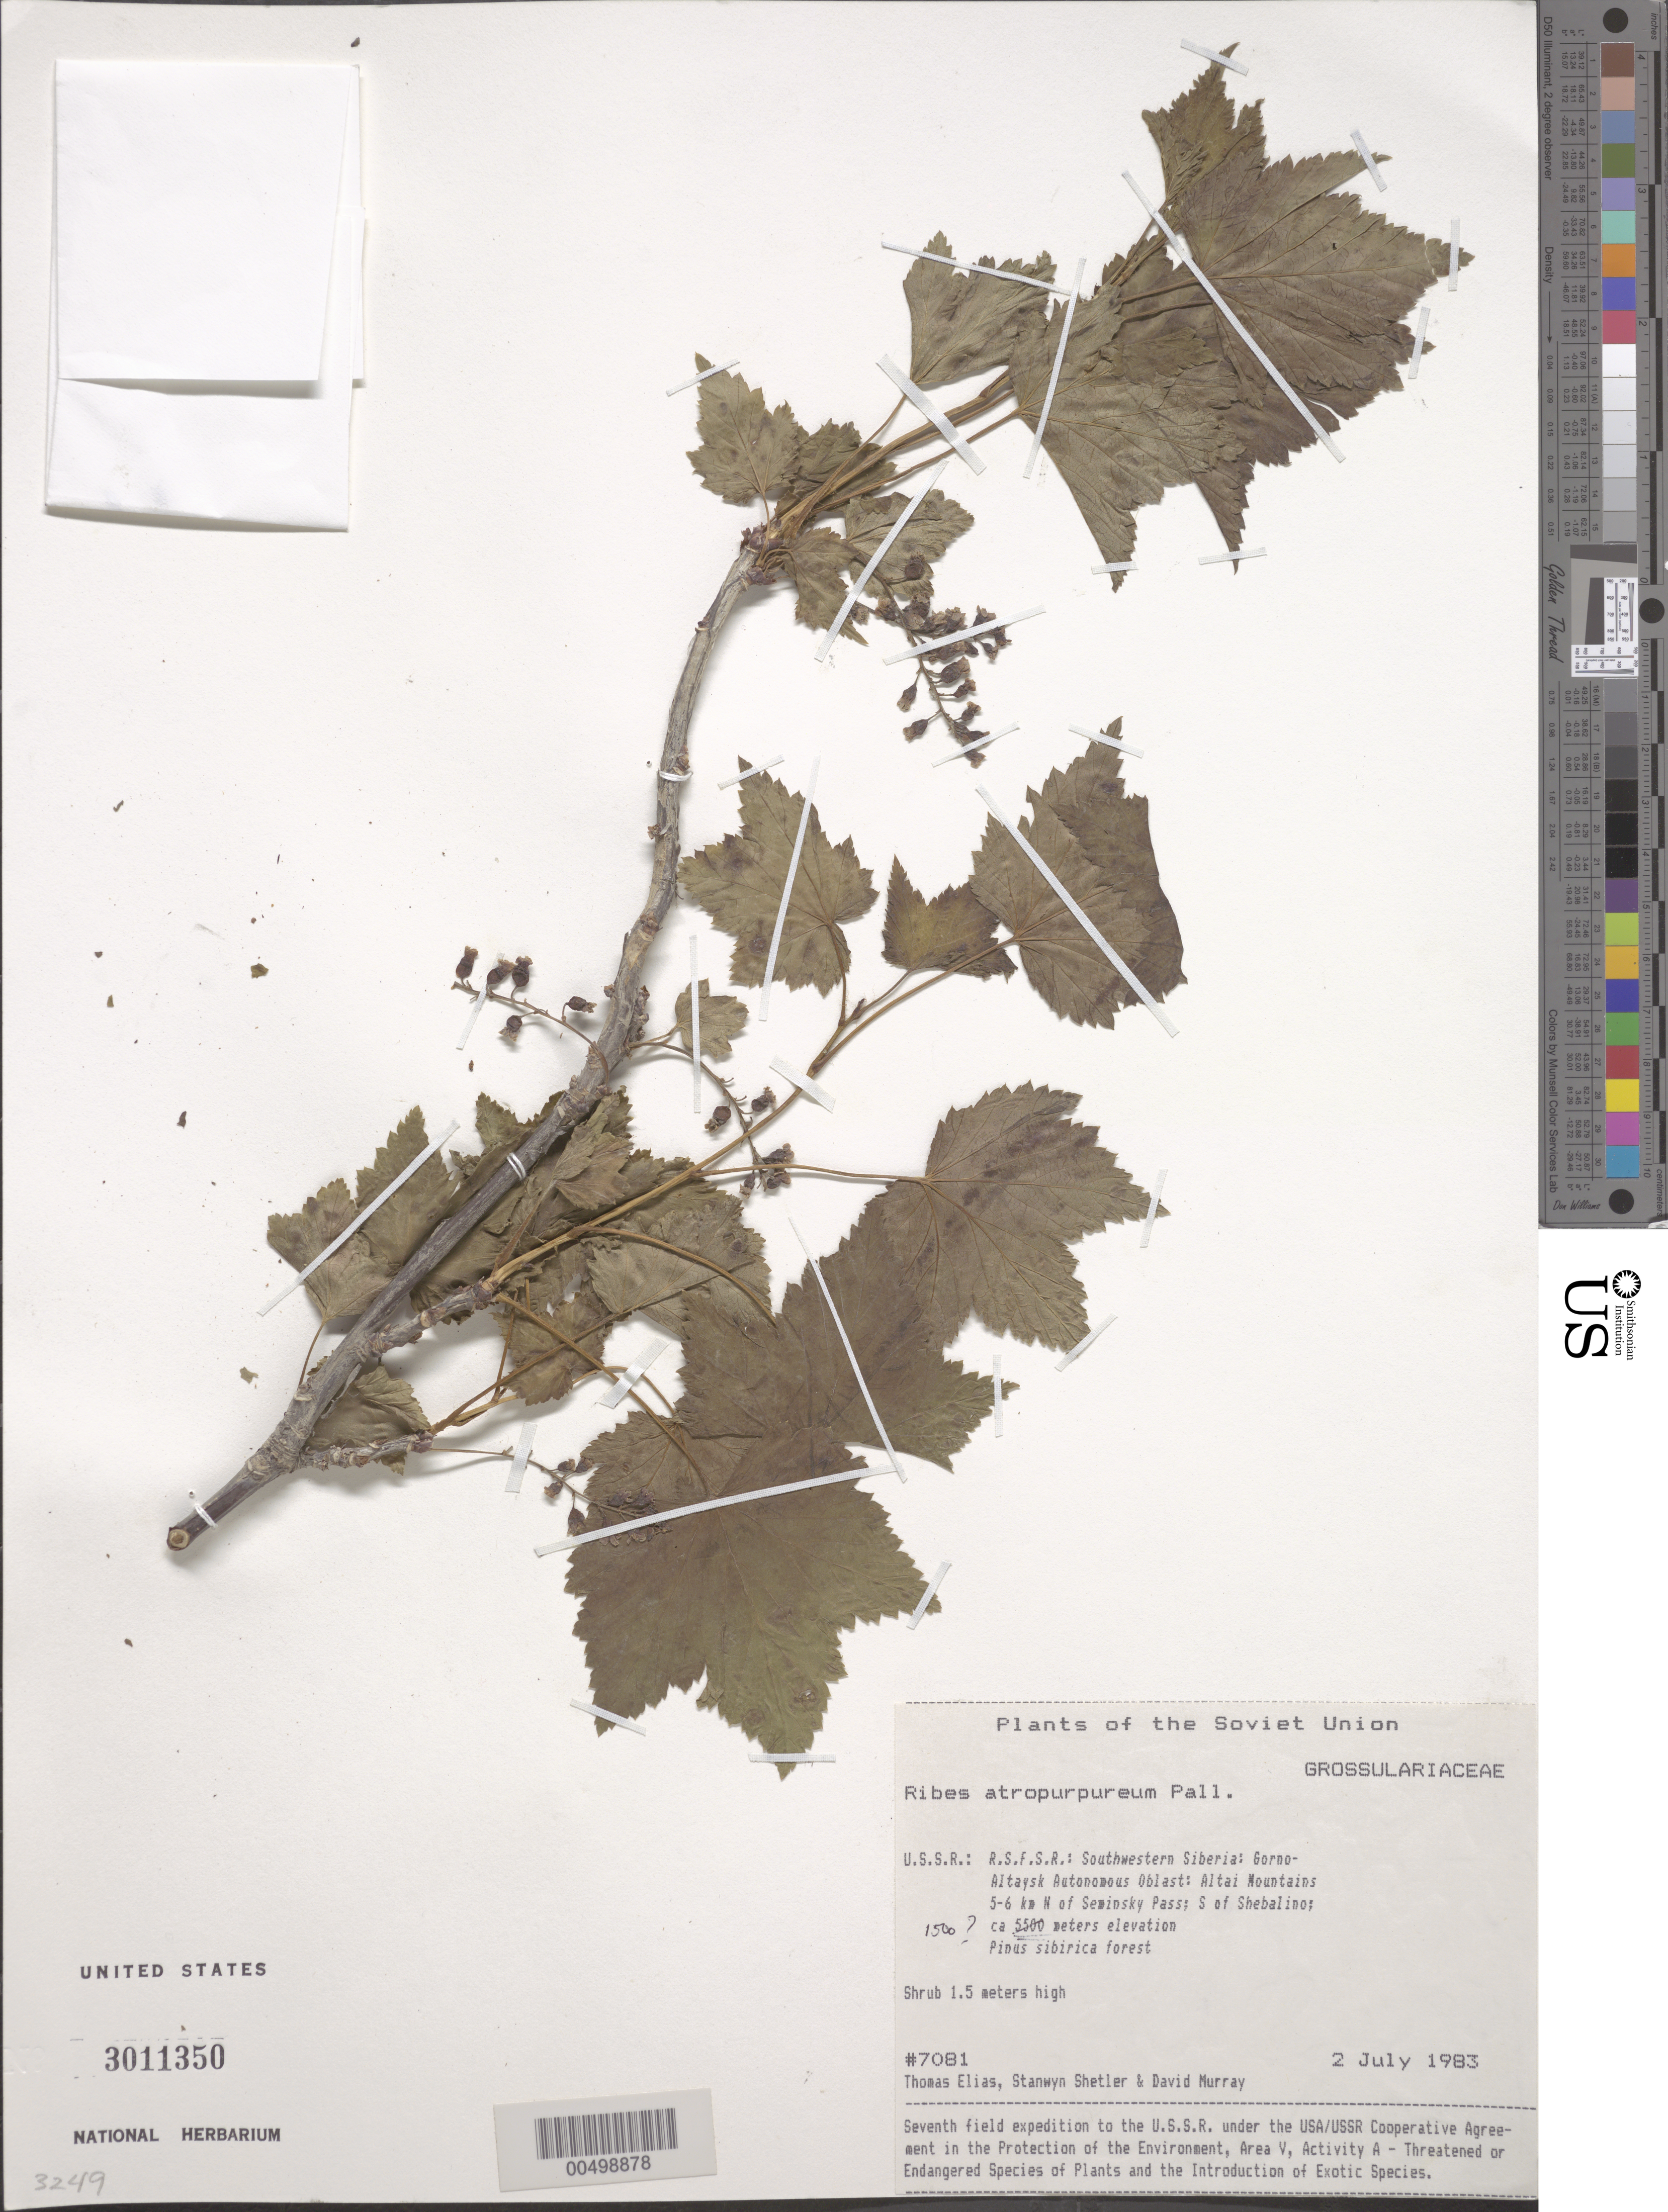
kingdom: Plantae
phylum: Tracheophyta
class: Magnoliopsida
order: Saxifragales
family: Grossulariaceae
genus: Ribes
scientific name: Ribes atropurpureum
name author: C.A. Mey.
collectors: T. Elias, S. Shetler & D. F. Murray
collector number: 7081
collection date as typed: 02 Jul 1983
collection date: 1983-07-02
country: Russian Federation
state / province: Altai Republic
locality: Altai Mountains, 5-6 km N of Seminsky Pass, S of Shebalino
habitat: Pinus sibirica forest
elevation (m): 1676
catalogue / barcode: US 3011350